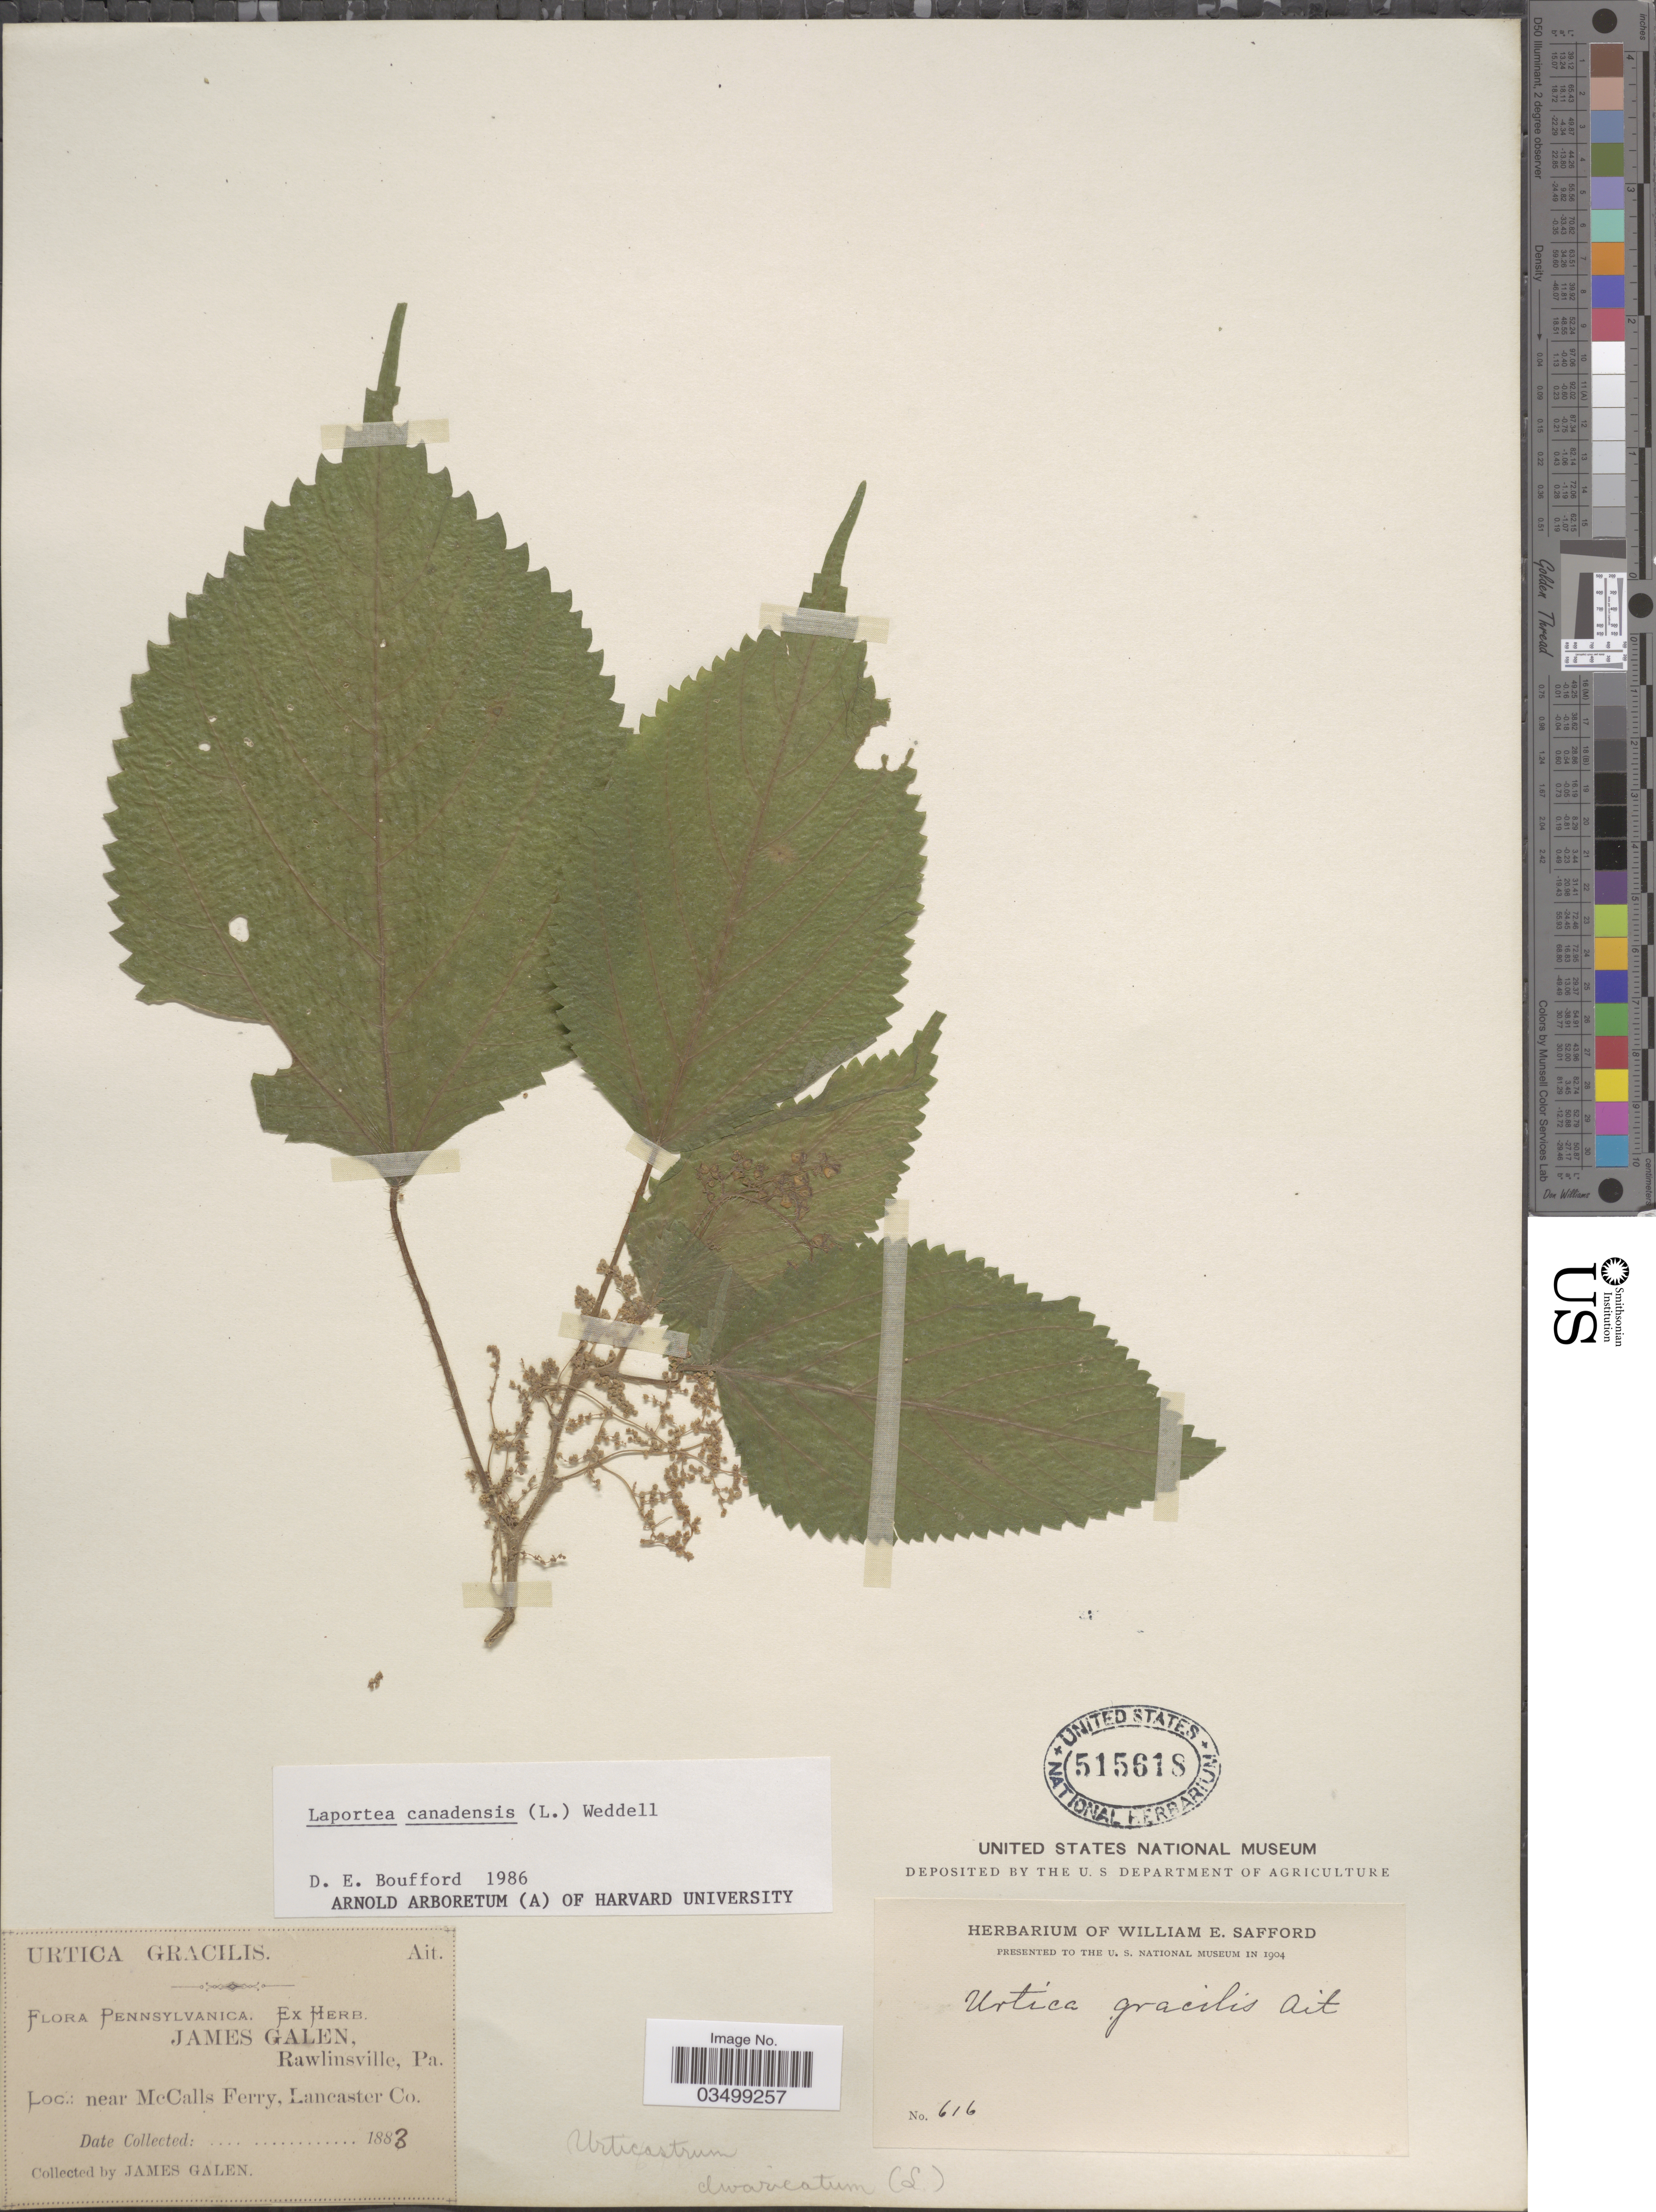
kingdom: Plantae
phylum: Tracheophyta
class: Magnoliopsida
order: Rosales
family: Urticaceae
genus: Laportea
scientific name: Laportea canadensis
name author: (L.) Wedd.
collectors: J. Galen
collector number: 616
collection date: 1883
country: United States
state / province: Pennsylvania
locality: Near McCalls Ferry, Lancaster Co.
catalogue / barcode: US 515618